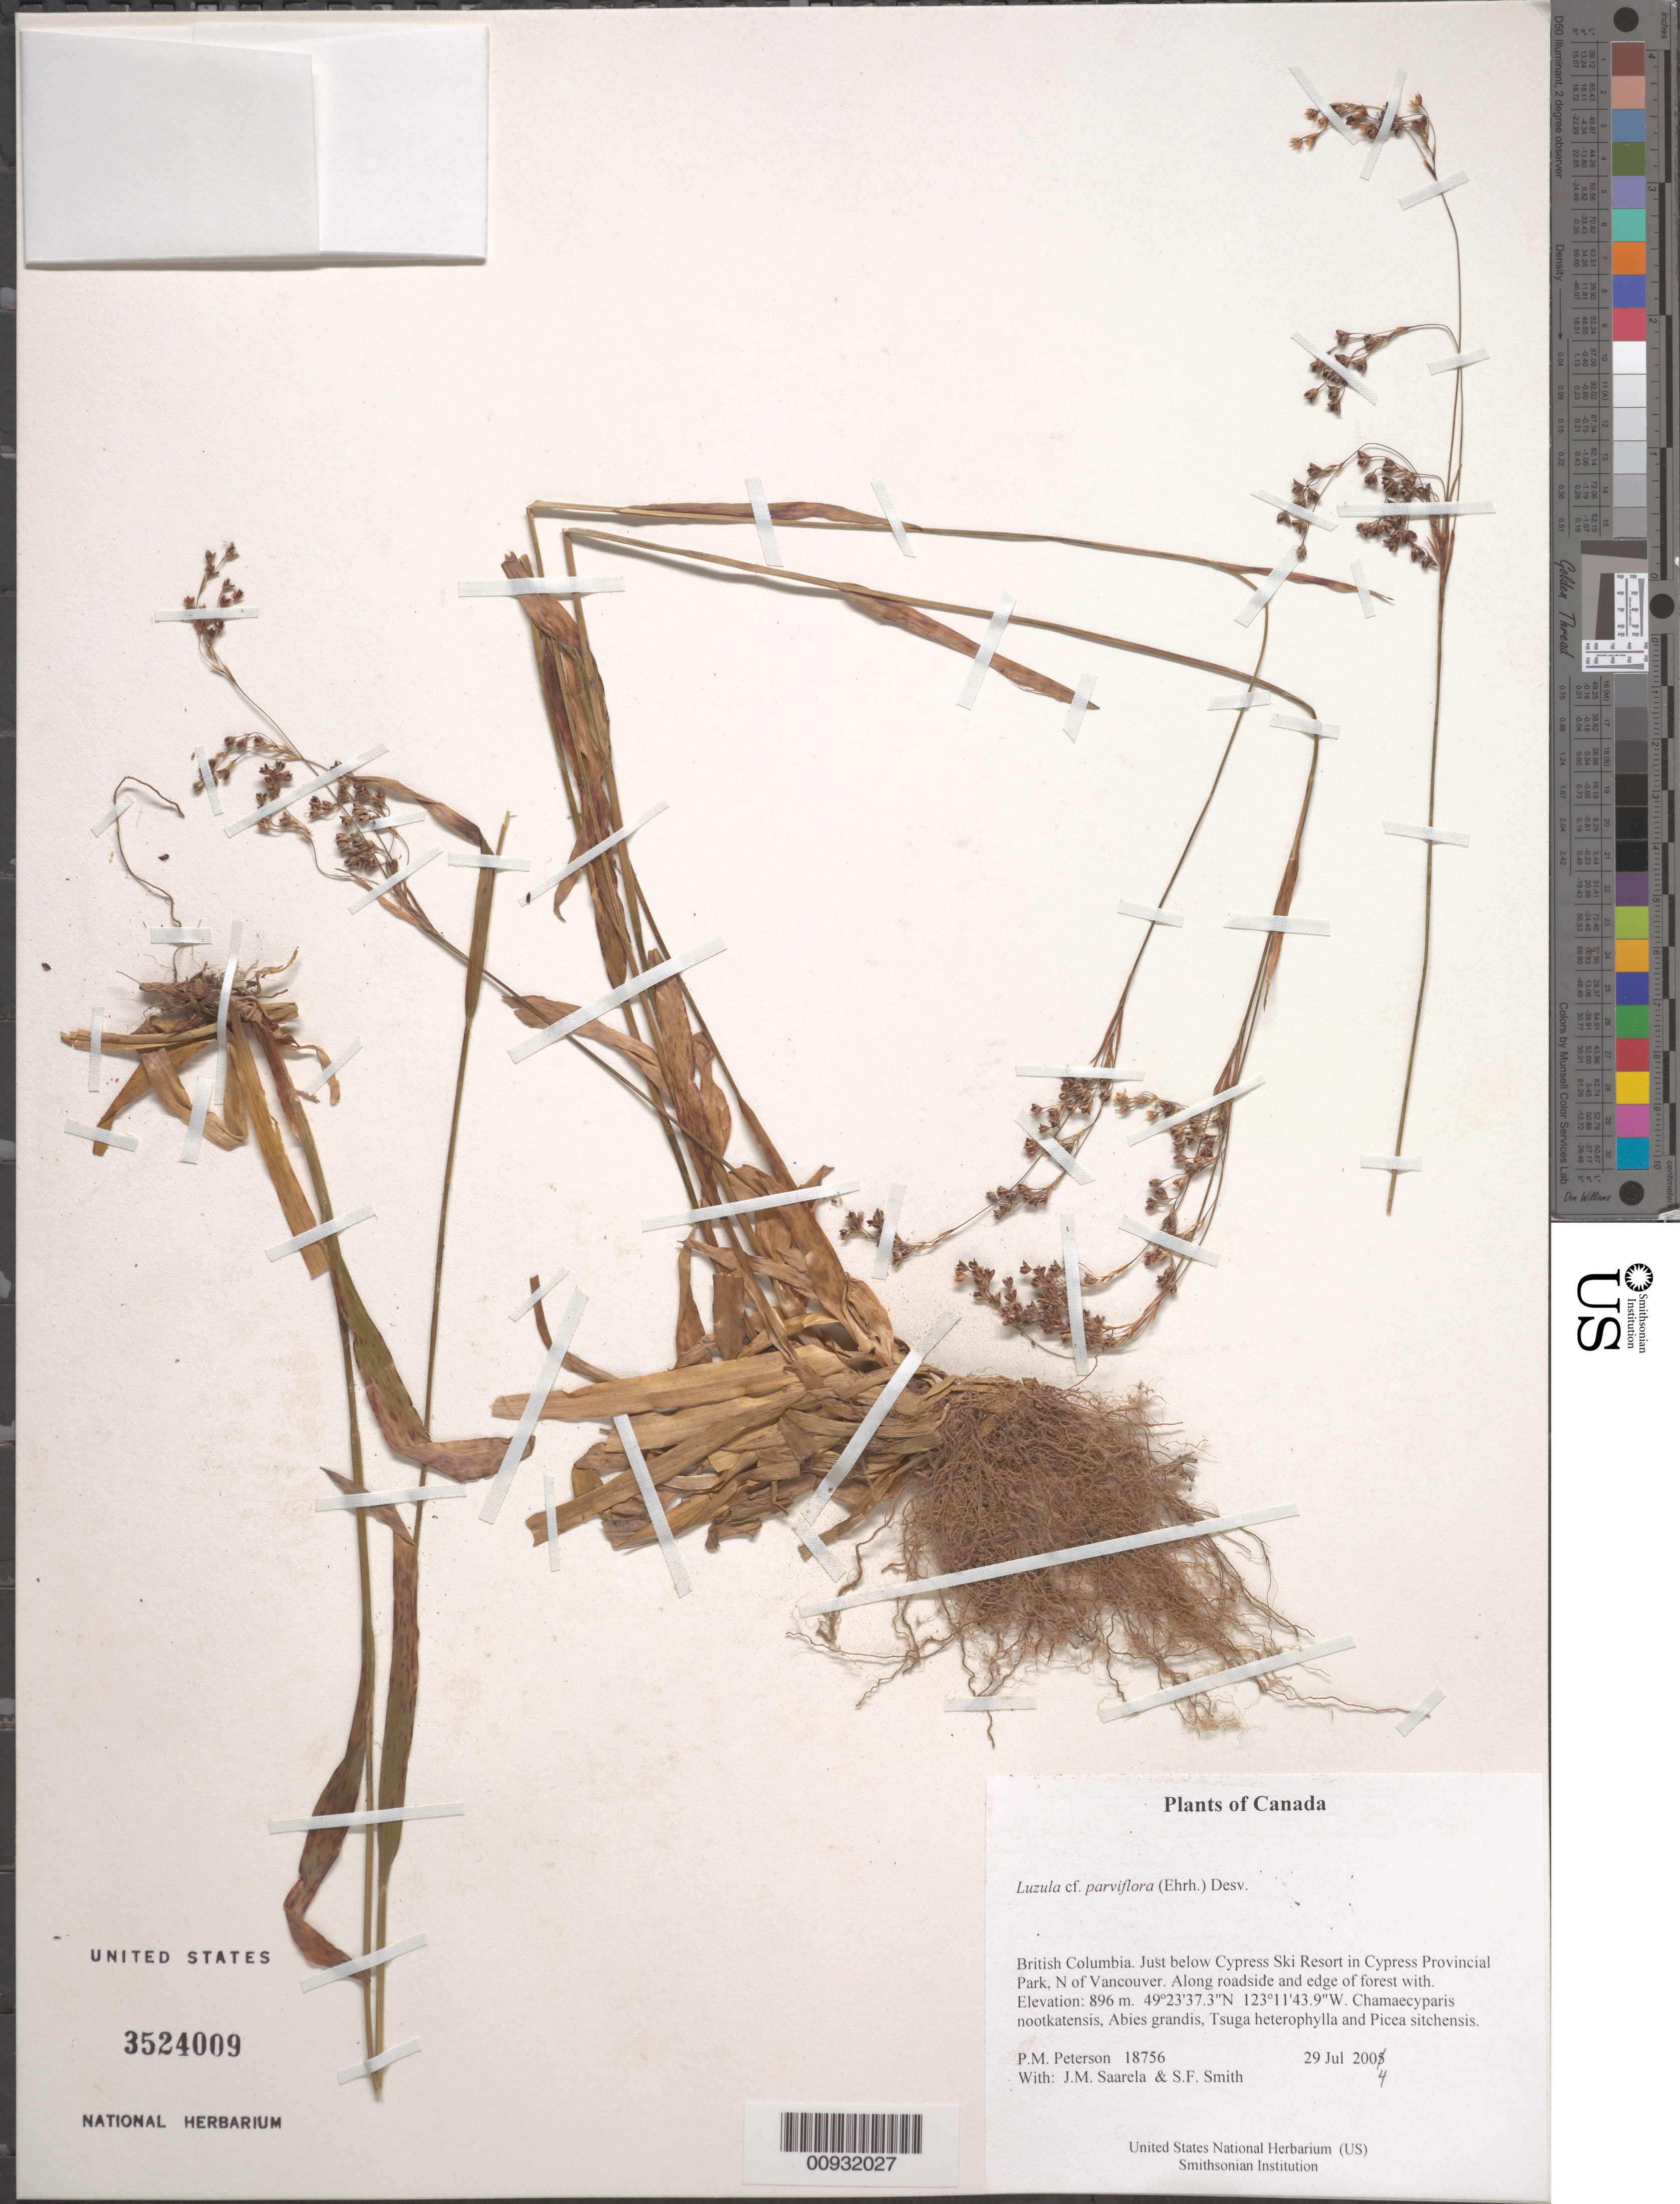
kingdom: Plantae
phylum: Tracheophyta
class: Liliopsida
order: Poales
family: Juncaceae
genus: Luzula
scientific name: Luzula parviflora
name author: (Ehrh.) Desv.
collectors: P. M. Peterson, J. Saarela & S.F. Smith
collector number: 18756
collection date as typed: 29 Jul 2004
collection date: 2004-07-29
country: Canada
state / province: British Columbia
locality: Just below Cypress Ski Resort in Cypress Provincial Park, N of Vancouver. Along roadside and edge of forest with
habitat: Chamaecyparis nootkatensis, Abies grandis, Tsuga heterophylla and Picea sitchensis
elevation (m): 896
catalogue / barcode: US 3524009